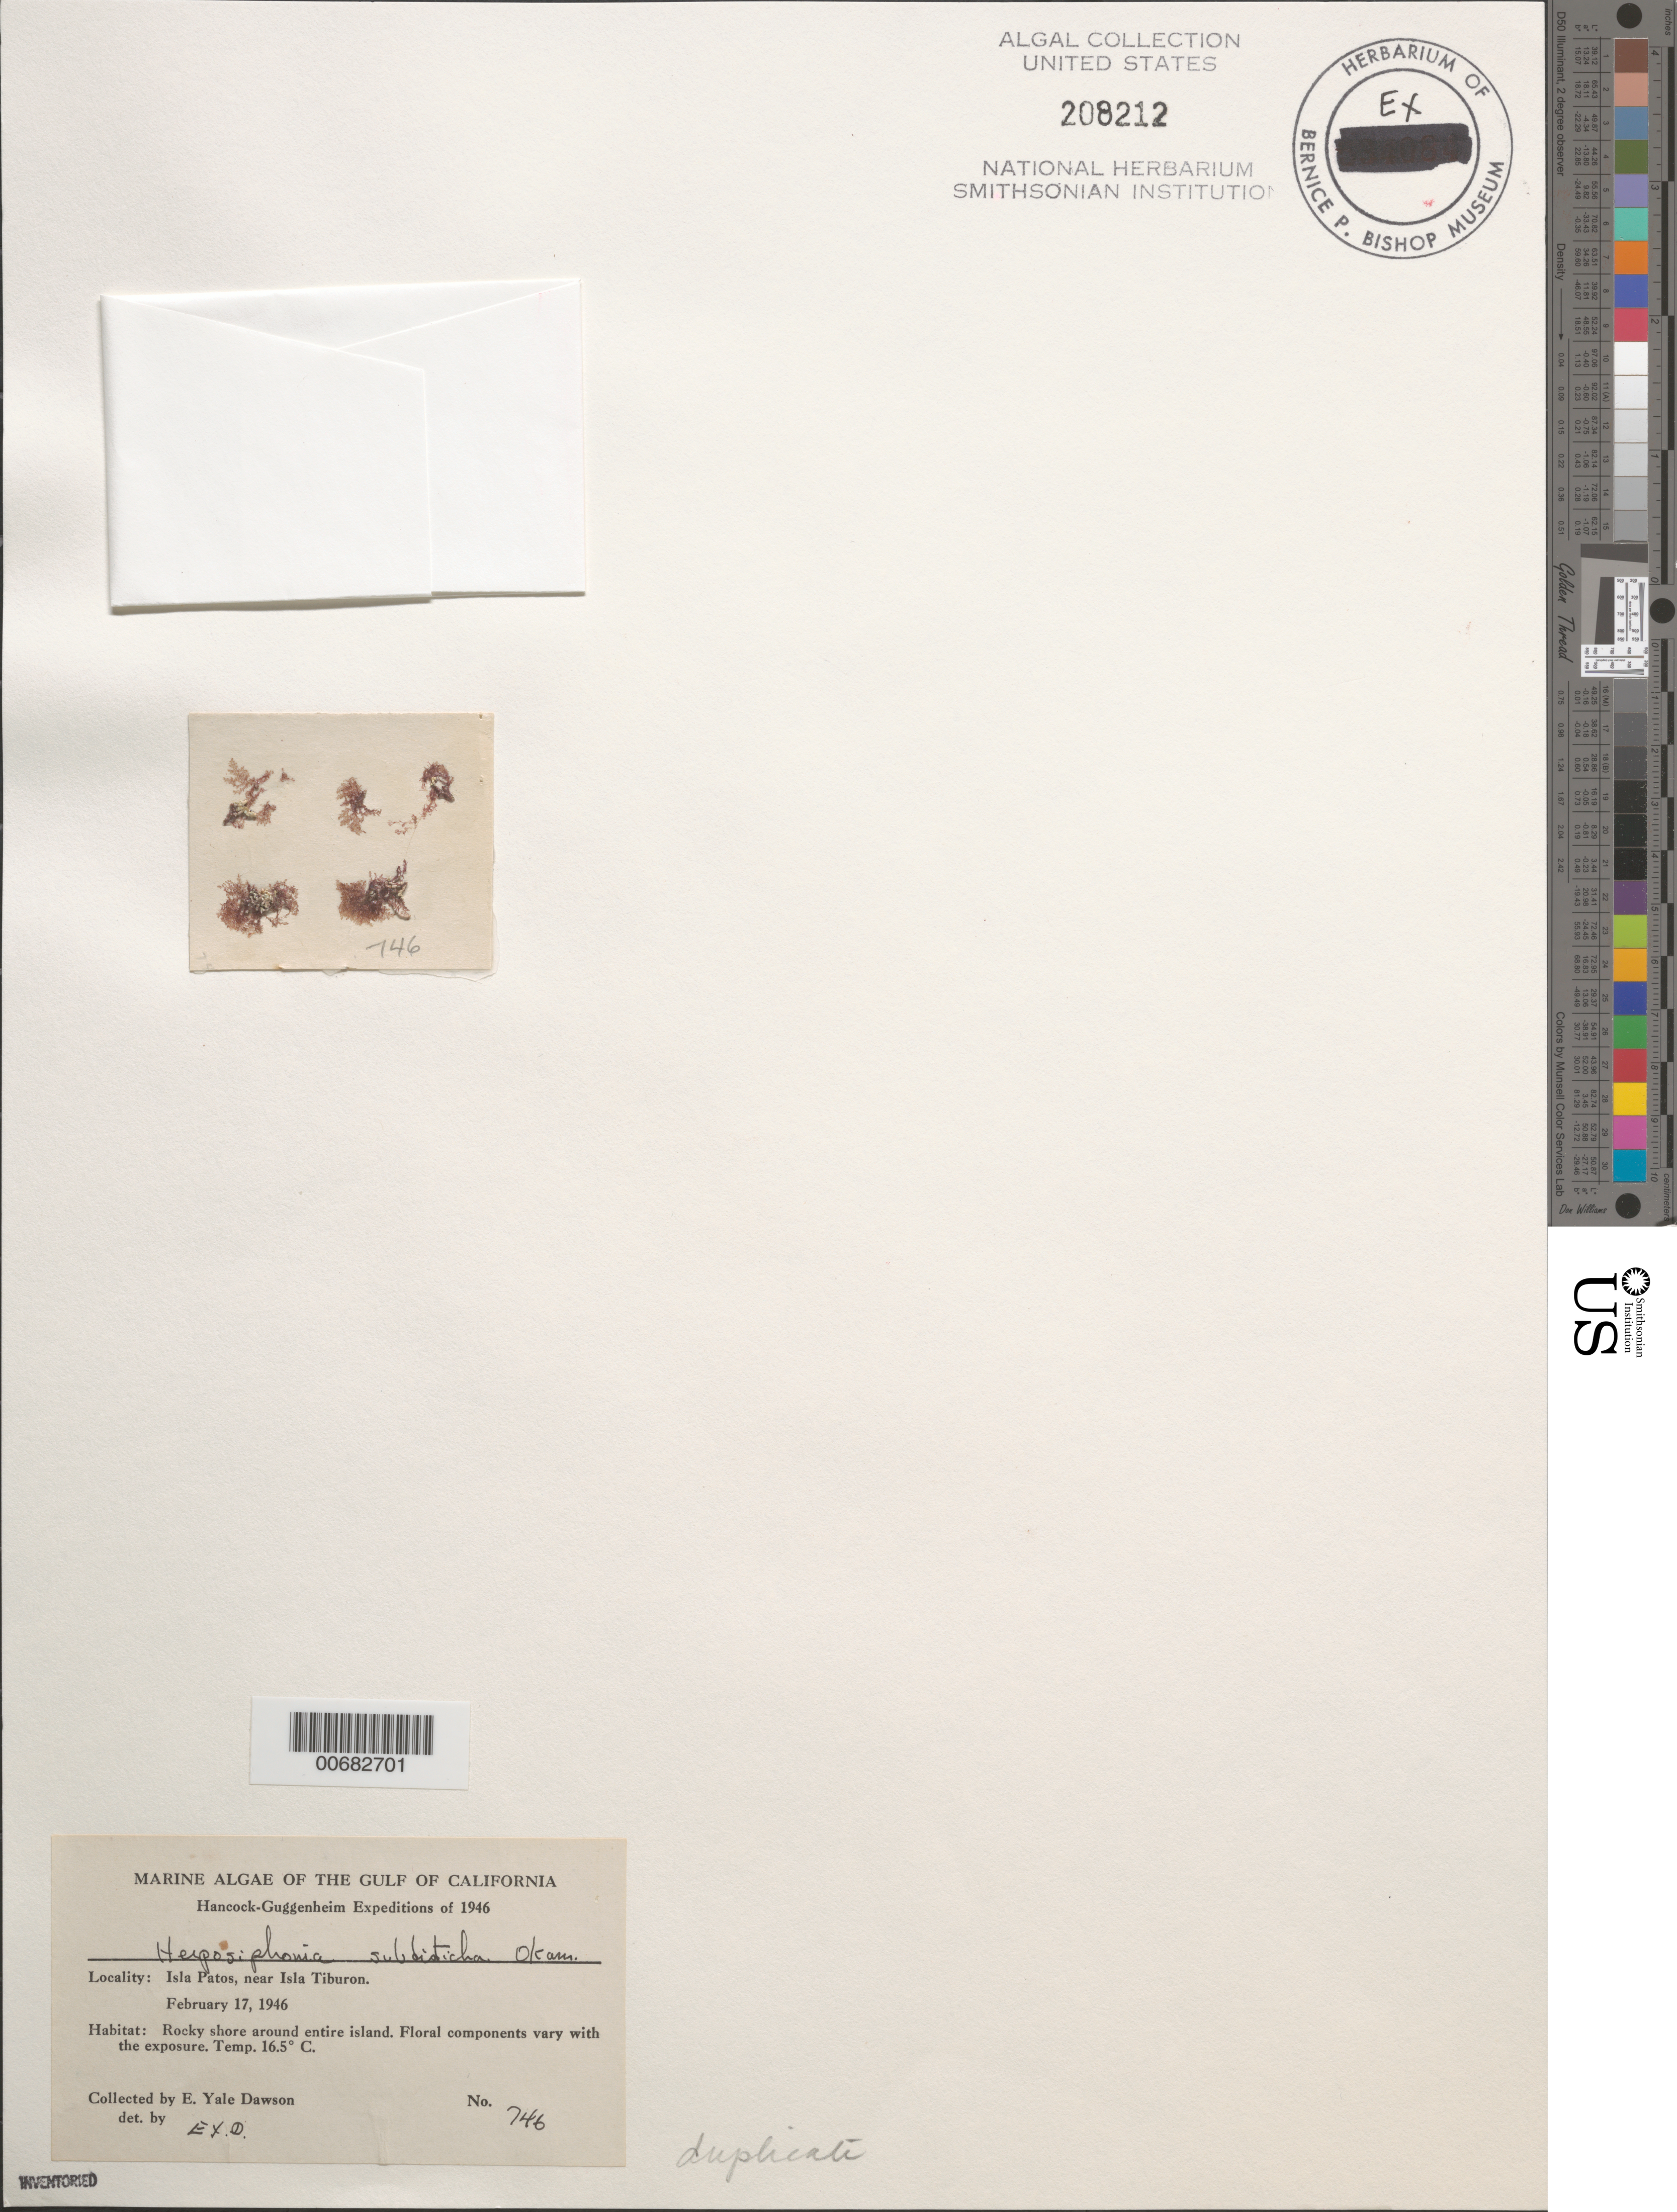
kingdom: Plantae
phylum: Rhodophyta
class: Florideophyceae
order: Ceramiales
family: Rhodomelaceae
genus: Herposiphonia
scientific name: Herposiphonia subdisticha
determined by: Dawson, E. Y.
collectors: E. Y. Dawson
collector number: EYD 746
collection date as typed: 17 Feb 1946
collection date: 1946-02-17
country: Mexico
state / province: Sonora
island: Isla Patos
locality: Near Isla Tiburon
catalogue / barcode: US 208212